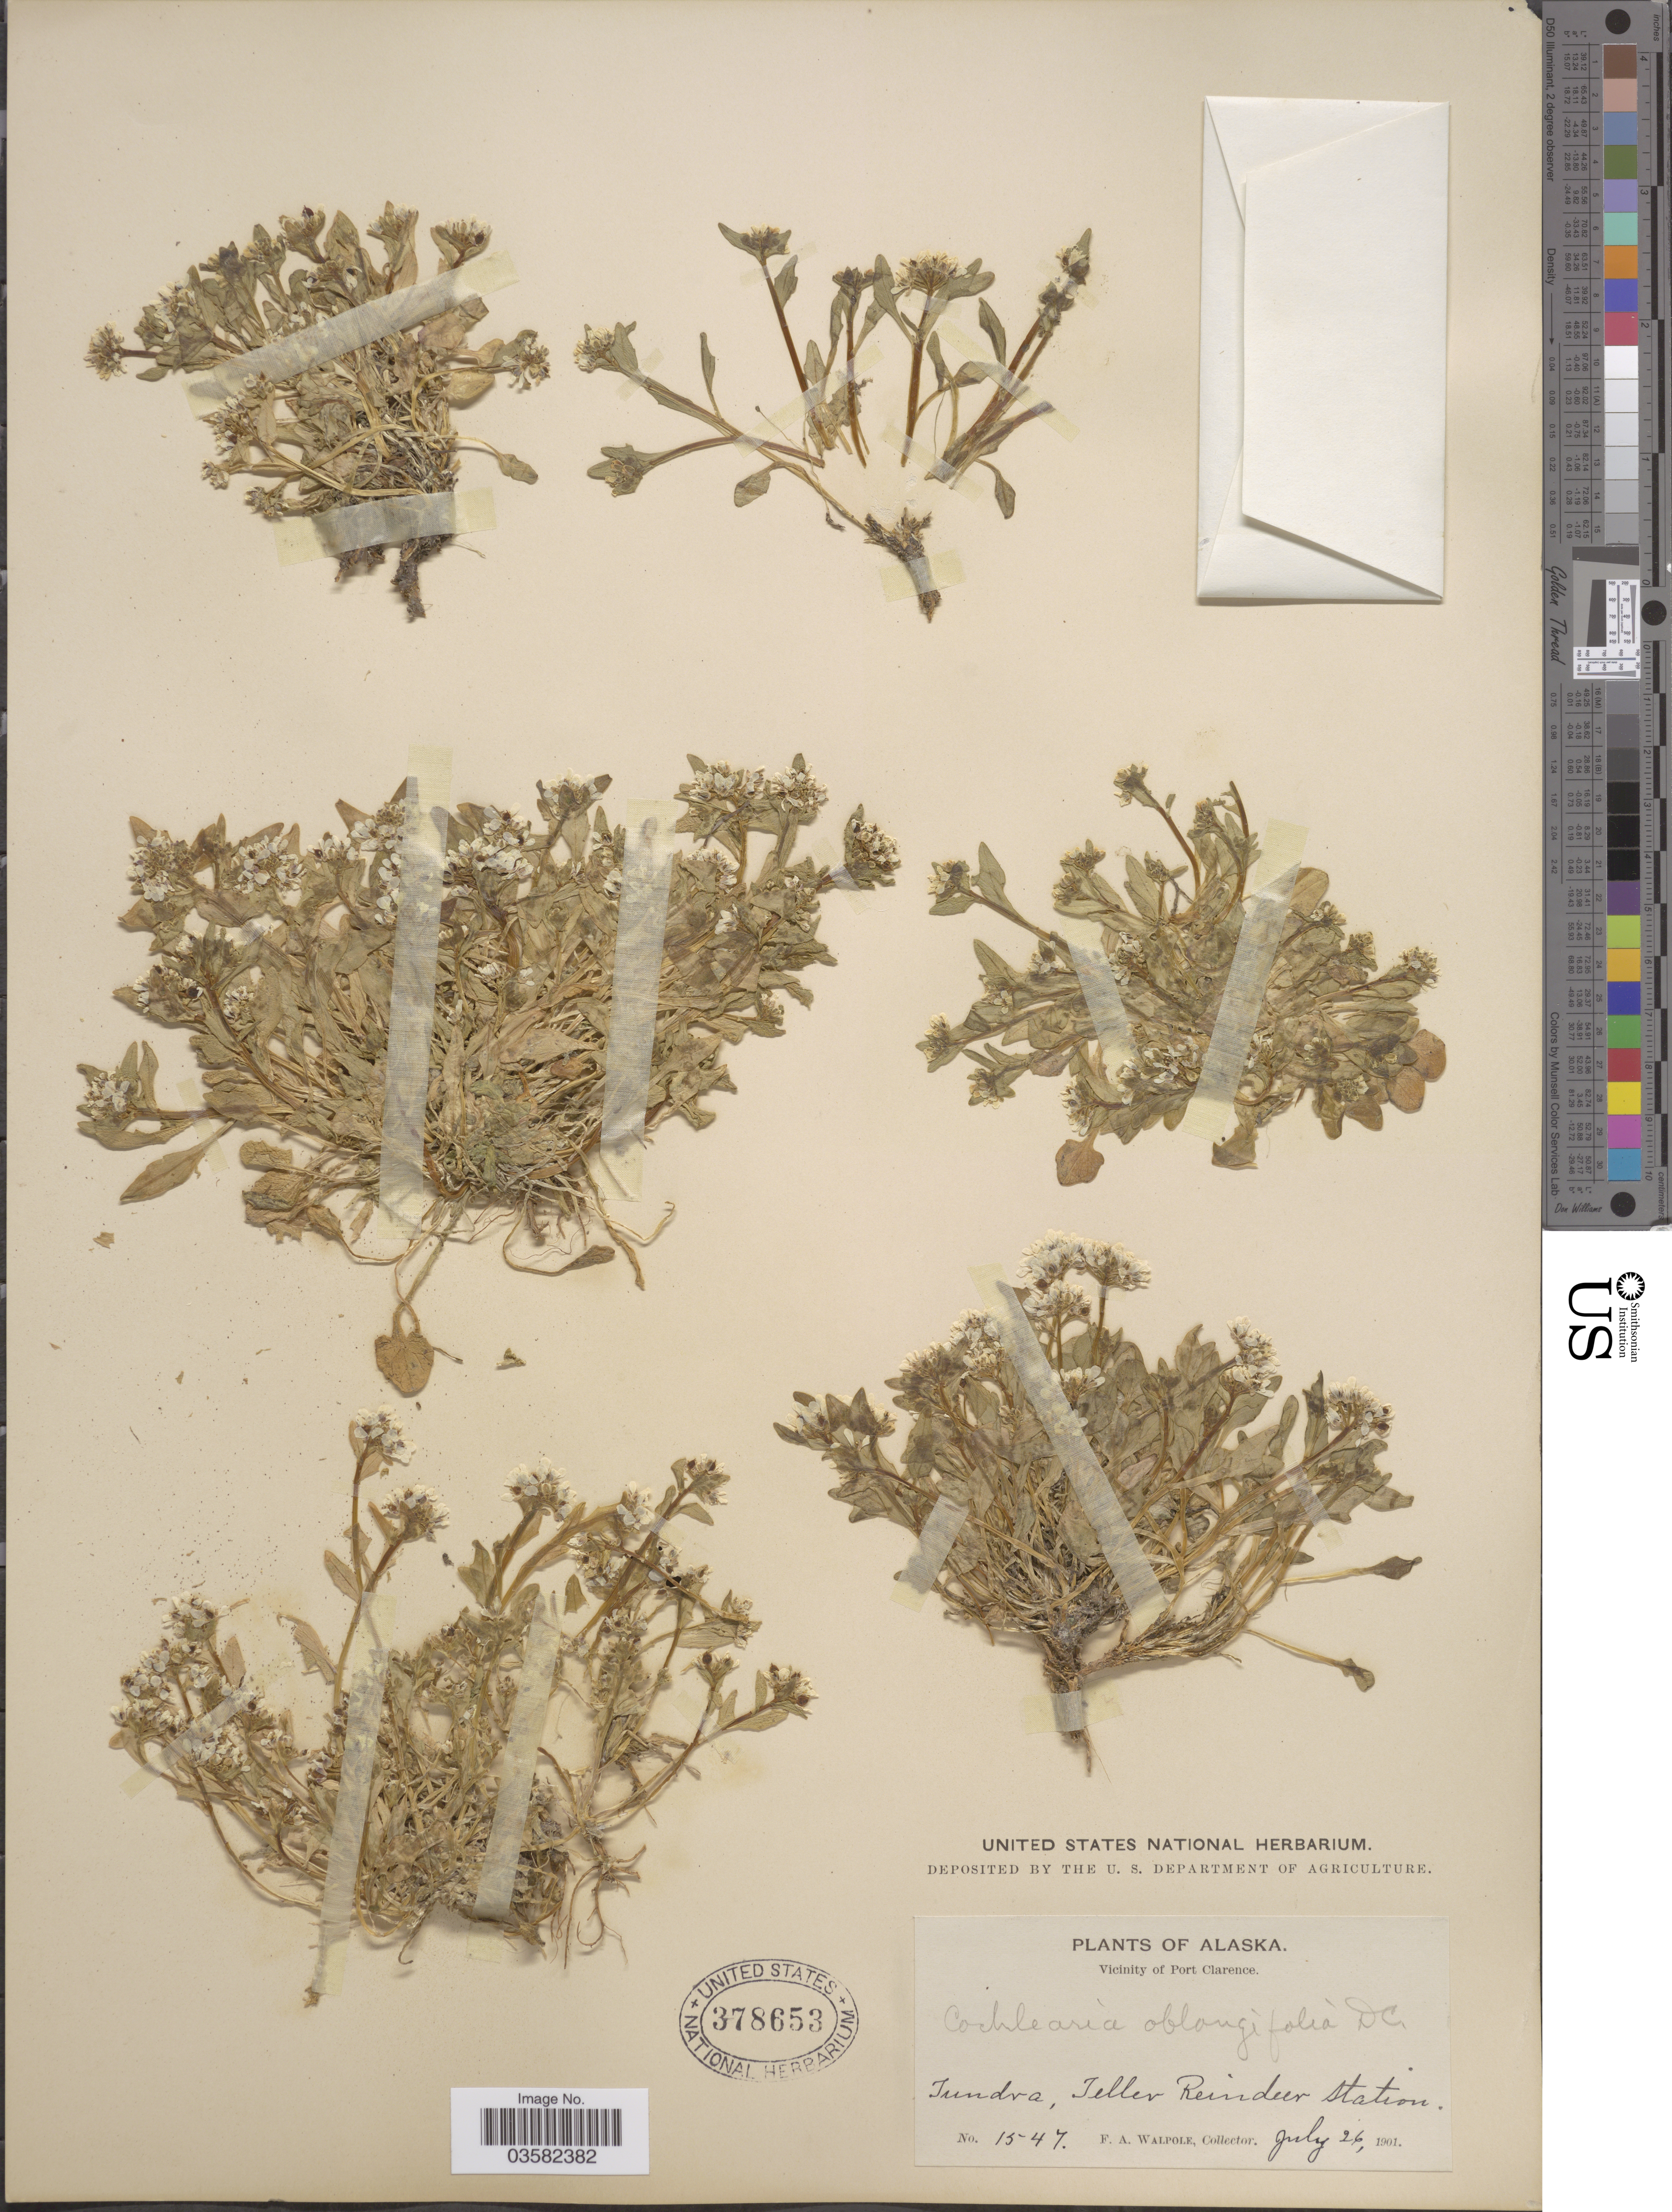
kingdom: Plantae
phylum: Tracheophyta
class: Magnoliopsida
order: Brassicales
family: Brassicaceae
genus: Cochlearia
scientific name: Cochlearia oblongifolia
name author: DC.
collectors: F. Walpole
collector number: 1547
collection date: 1901-07-26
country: United States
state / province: Alaska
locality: Vicinity of Port Clarence. Tundra, Teller Reindeer Station.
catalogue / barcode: US 378653